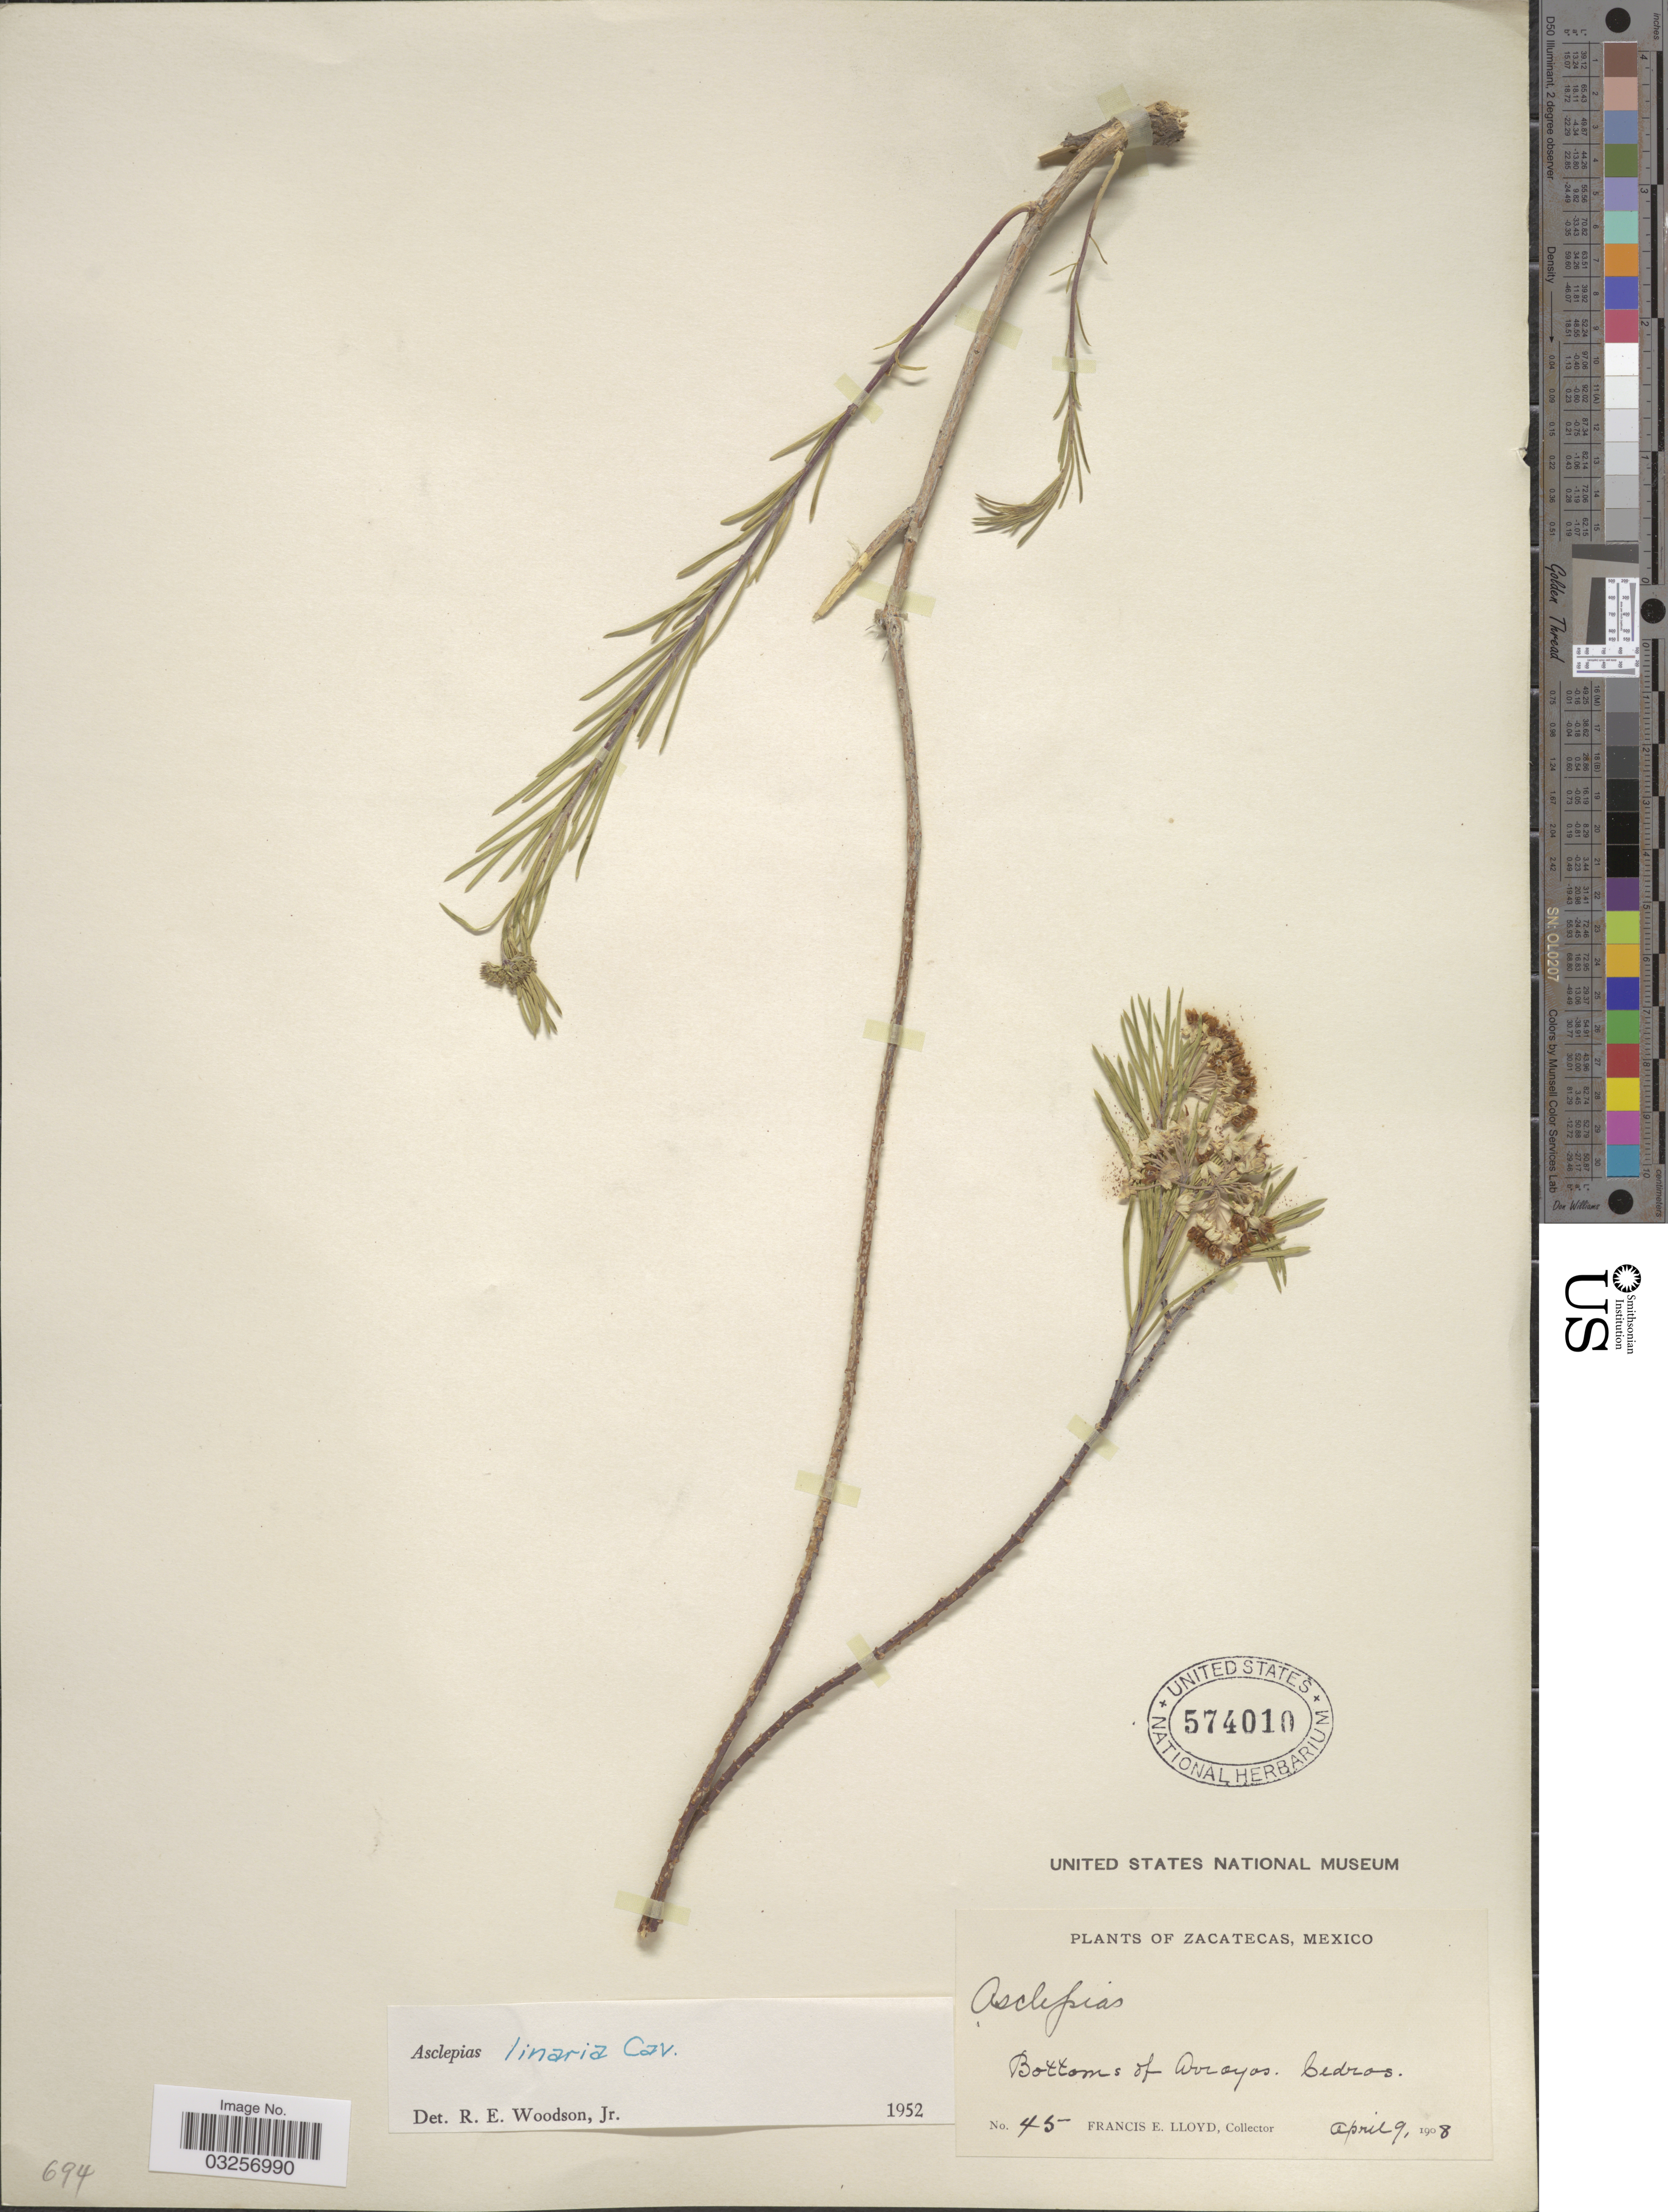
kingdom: Plantae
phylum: Tracheophyta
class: Magnoliopsida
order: Gentianales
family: Apocynaceae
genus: Asclepias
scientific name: Asclepias linaria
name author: Cav.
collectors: Lloyd, C. E.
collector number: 45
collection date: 1908-04-09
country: Mexico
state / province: Zacatecas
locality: Bottoms of Arroyos. Cedras.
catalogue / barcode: US 574010